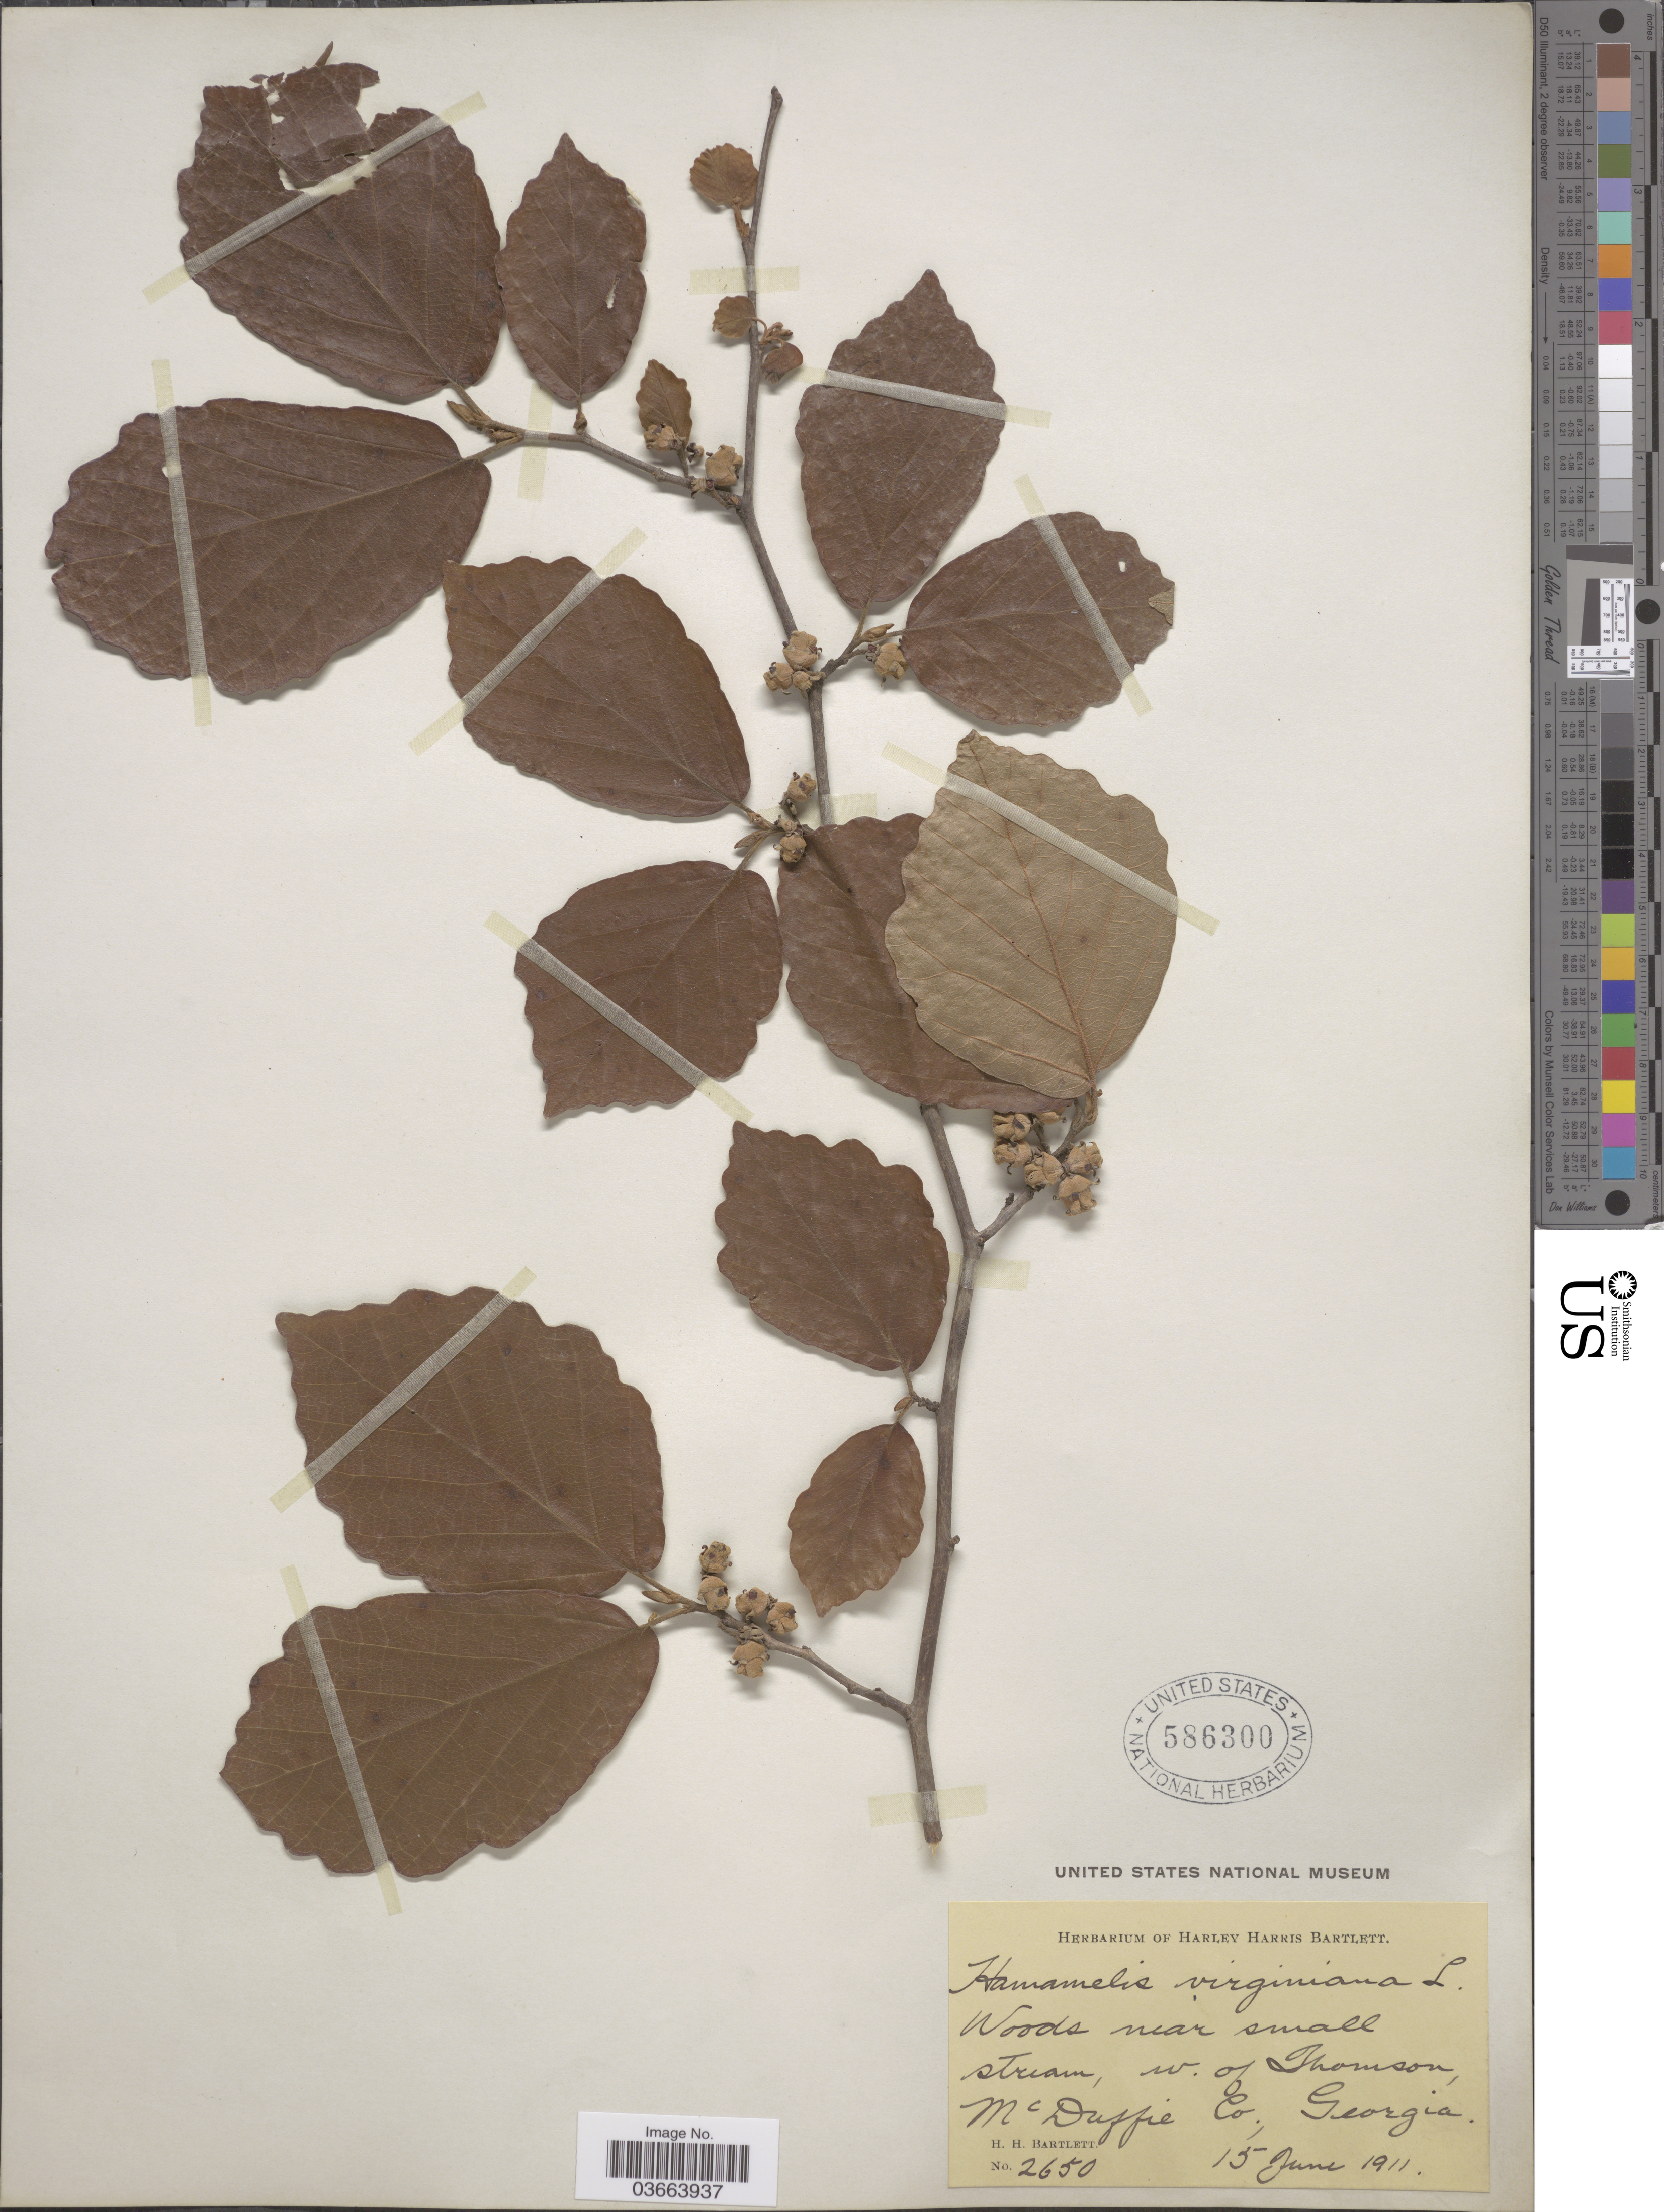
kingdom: Plantae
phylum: Tracheophyta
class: Magnoliopsida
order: Saxifragales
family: Hamamelidaceae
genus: Hamamelis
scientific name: Hamamelis virginiana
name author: L.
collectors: H. H. Bartlett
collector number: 2650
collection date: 1911-06-15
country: United States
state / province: Georgia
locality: W. of Thompson McDuffie Co.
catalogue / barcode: US 586300